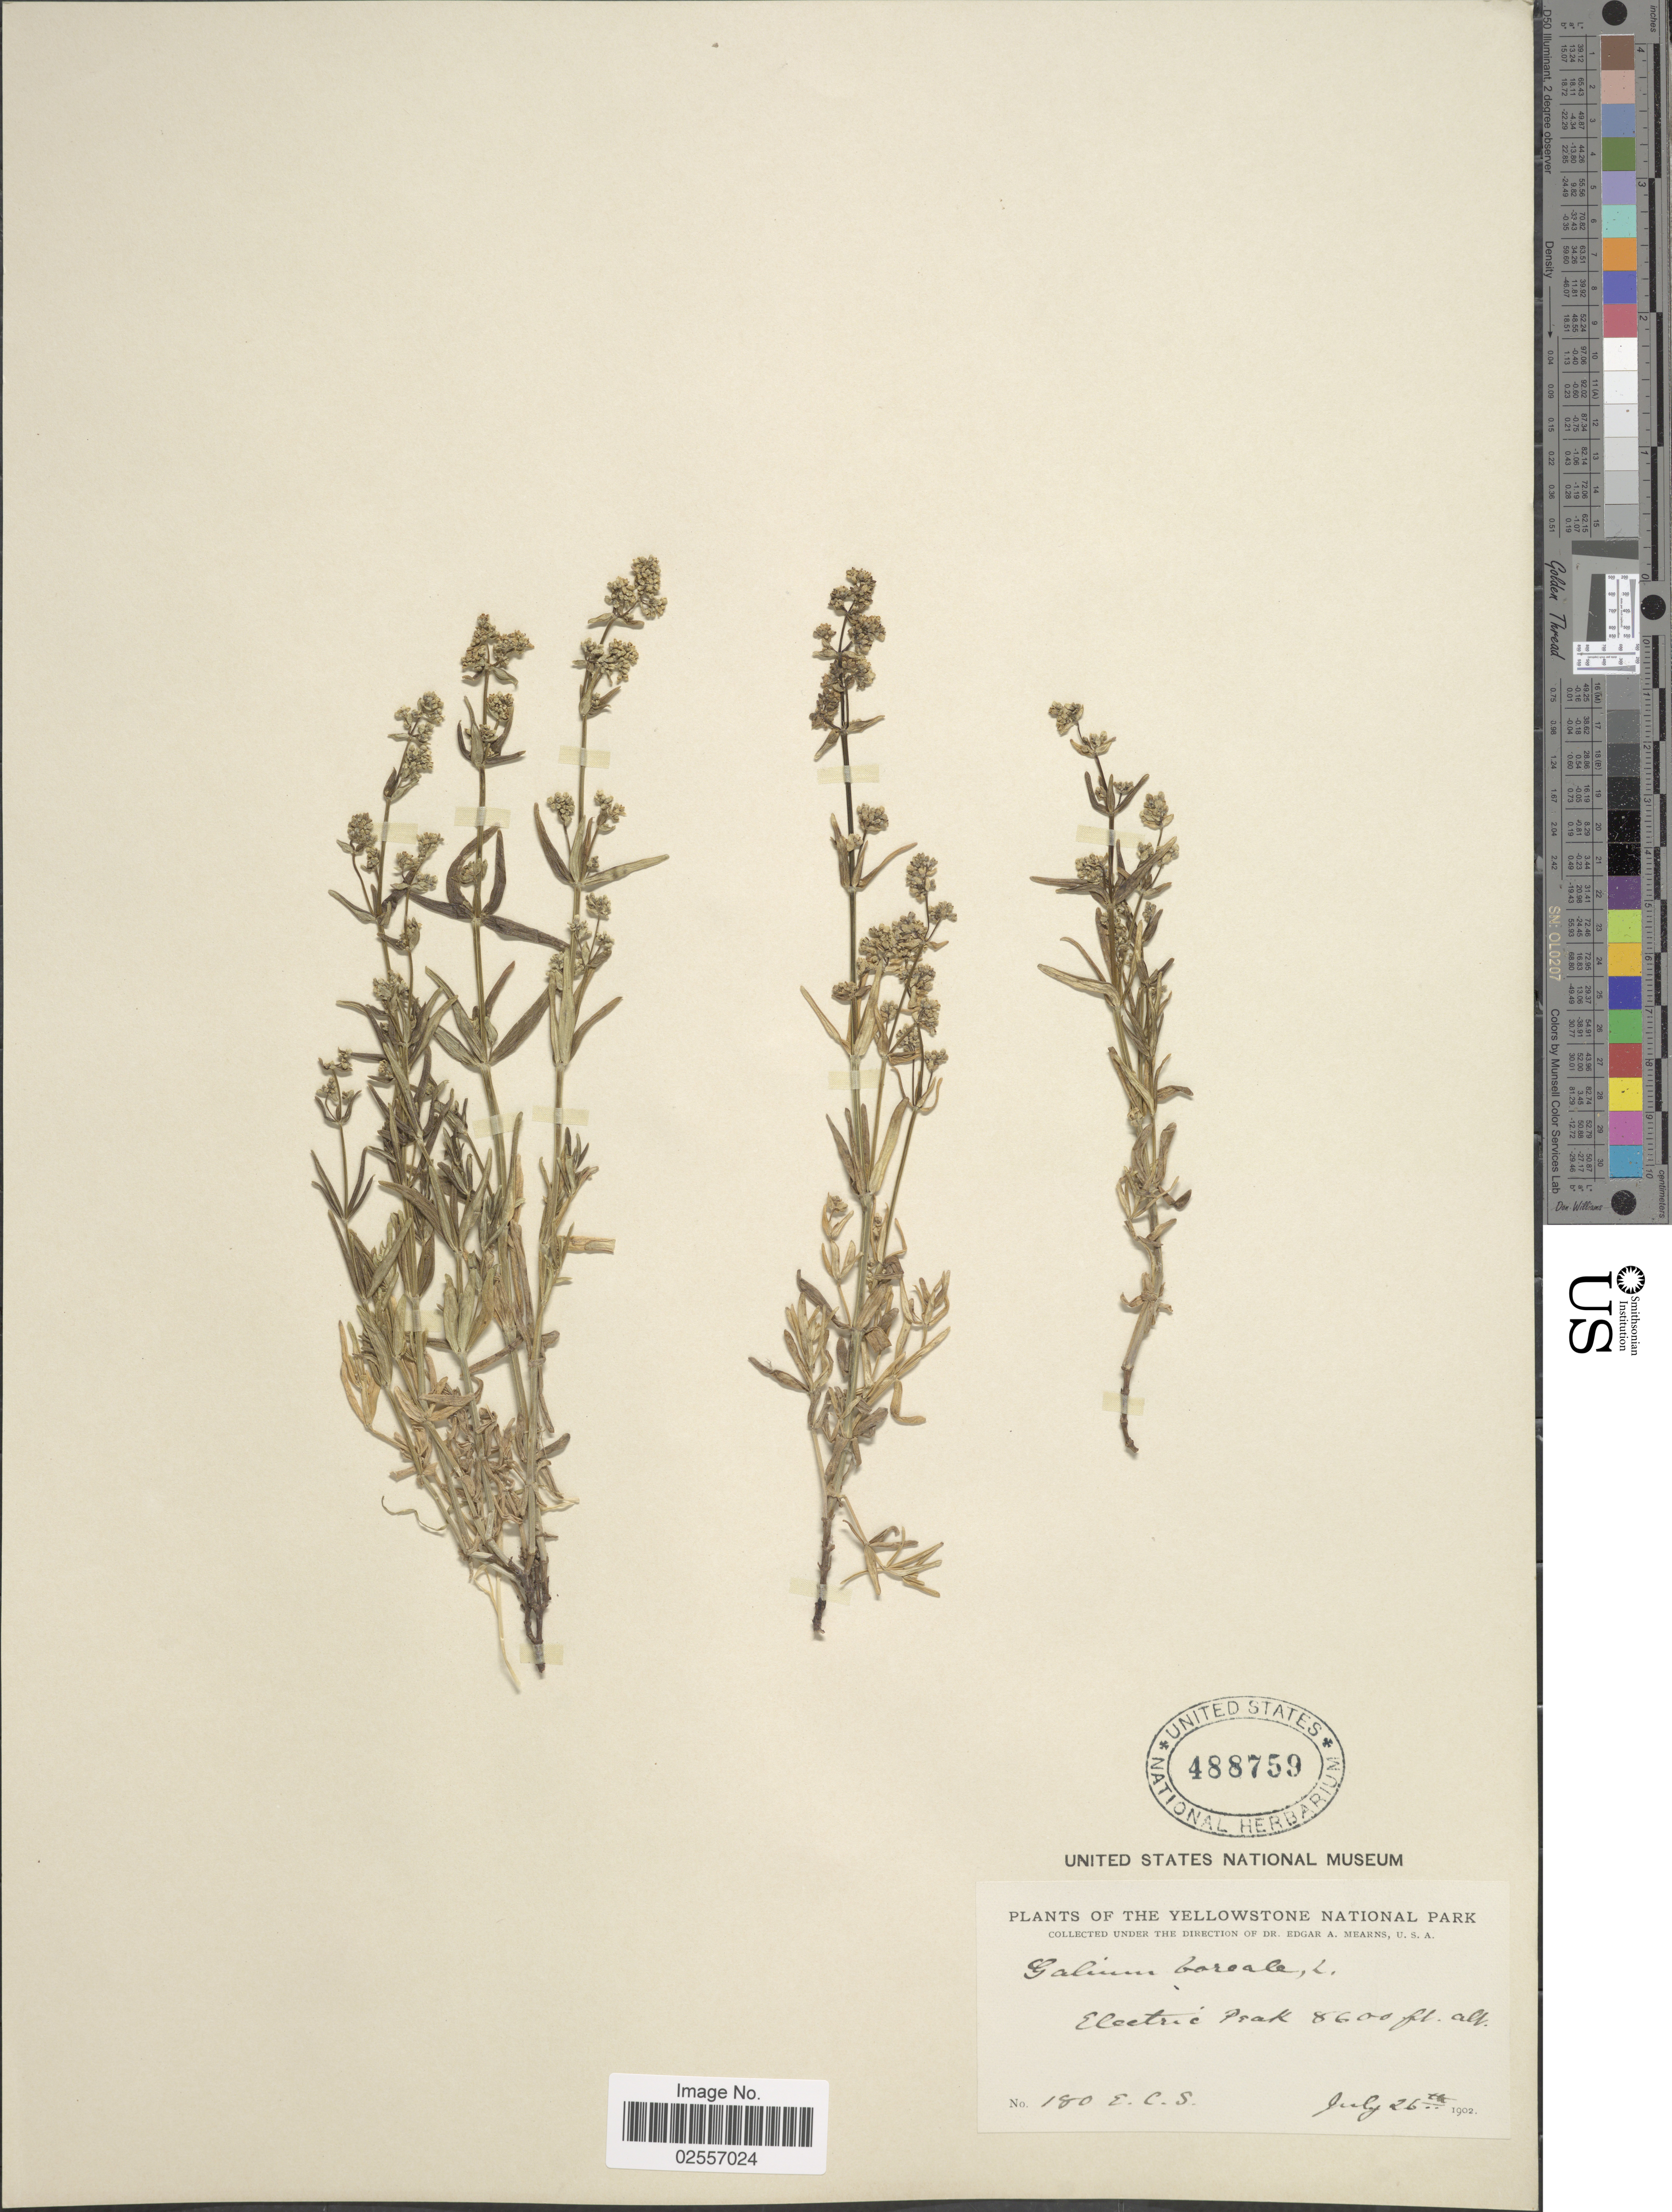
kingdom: Plantae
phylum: Tracheophyta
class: Magnoliopsida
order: Gentianales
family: Rubiaceae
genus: Galium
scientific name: Galium boreale L.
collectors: E. C. Smith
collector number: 180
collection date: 1902-07-26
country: United States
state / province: Montana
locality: Yellowstone National Park, Electric Peak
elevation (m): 2621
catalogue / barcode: US 488759